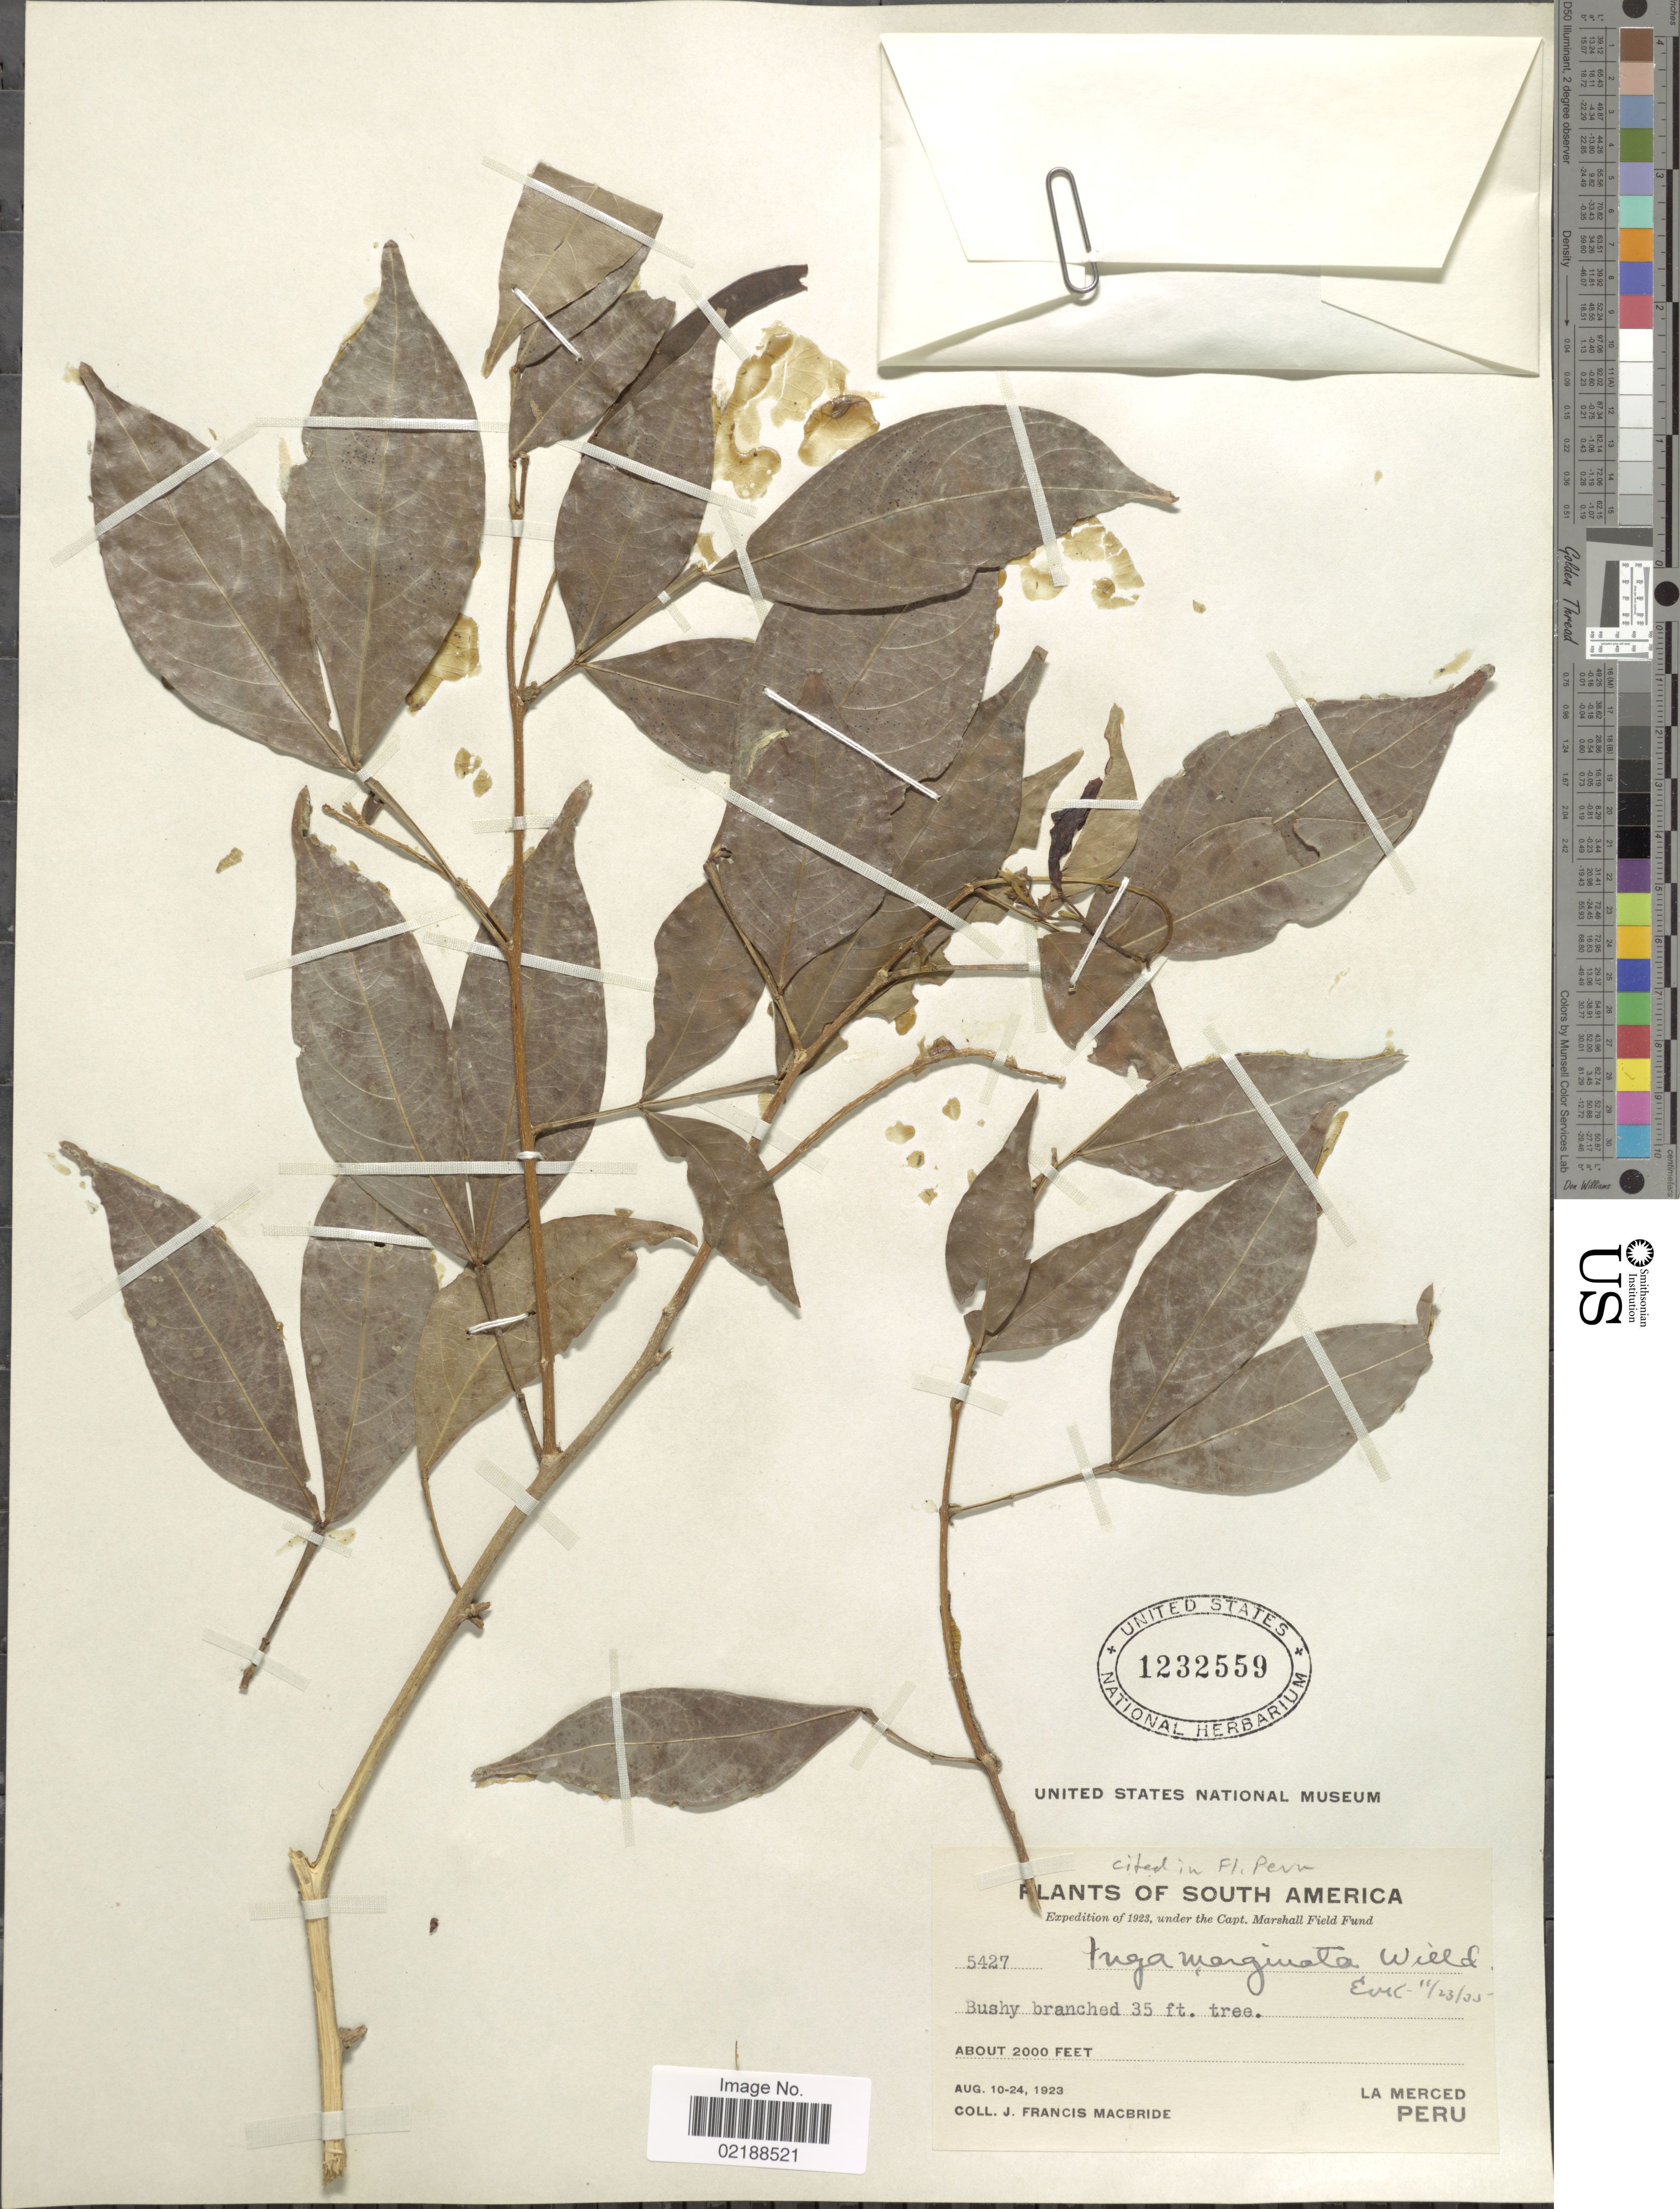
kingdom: Plantae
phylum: Tracheophyta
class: Magnoliopsida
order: Fabales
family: Fabaceae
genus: Inga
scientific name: Inga marginata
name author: Willd.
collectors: J. F. Macbride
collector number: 5427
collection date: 1923-08-10/1923-08-24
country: Peru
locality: La Merced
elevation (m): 610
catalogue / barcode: US 1232559